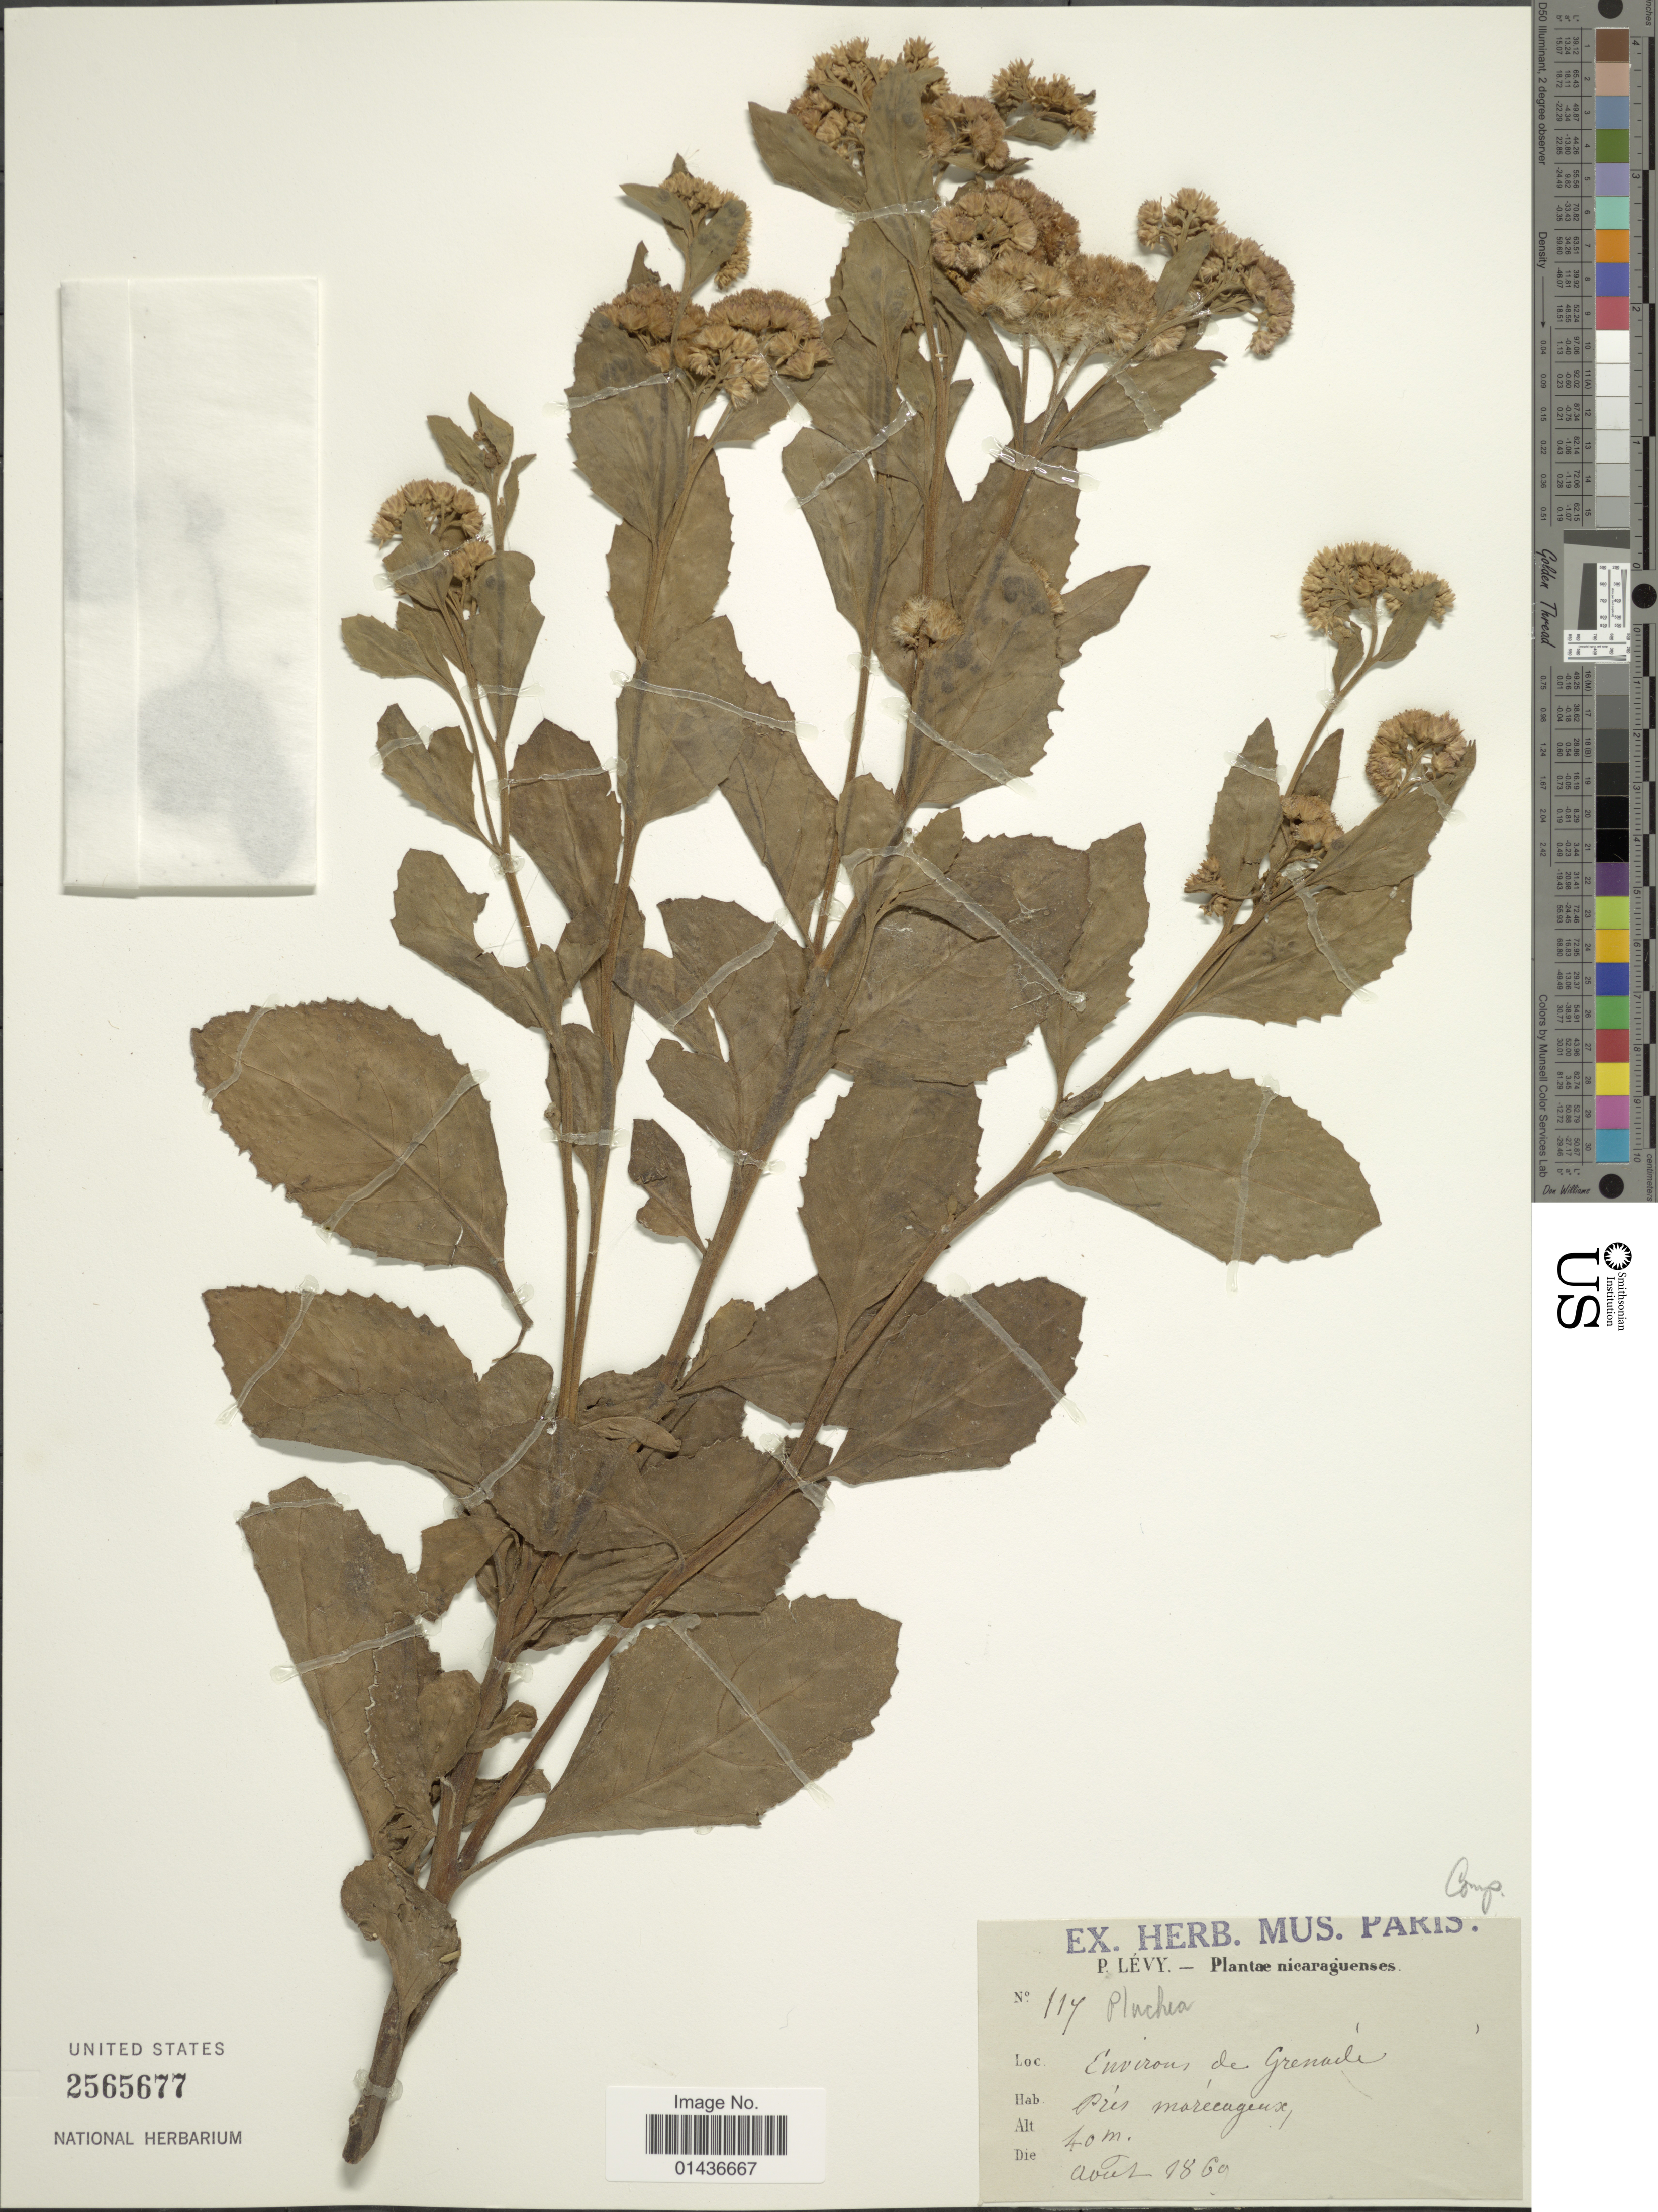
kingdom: Plantae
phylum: Tracheophyta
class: Magnoliopsida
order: Asterales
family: Asteraceae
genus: Pluchea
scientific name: Pluchea sp.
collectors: P. Lévy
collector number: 114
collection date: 1860-08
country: Nicaragua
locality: Environs de Grenade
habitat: pres marécageuse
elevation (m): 40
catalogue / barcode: US 2565677